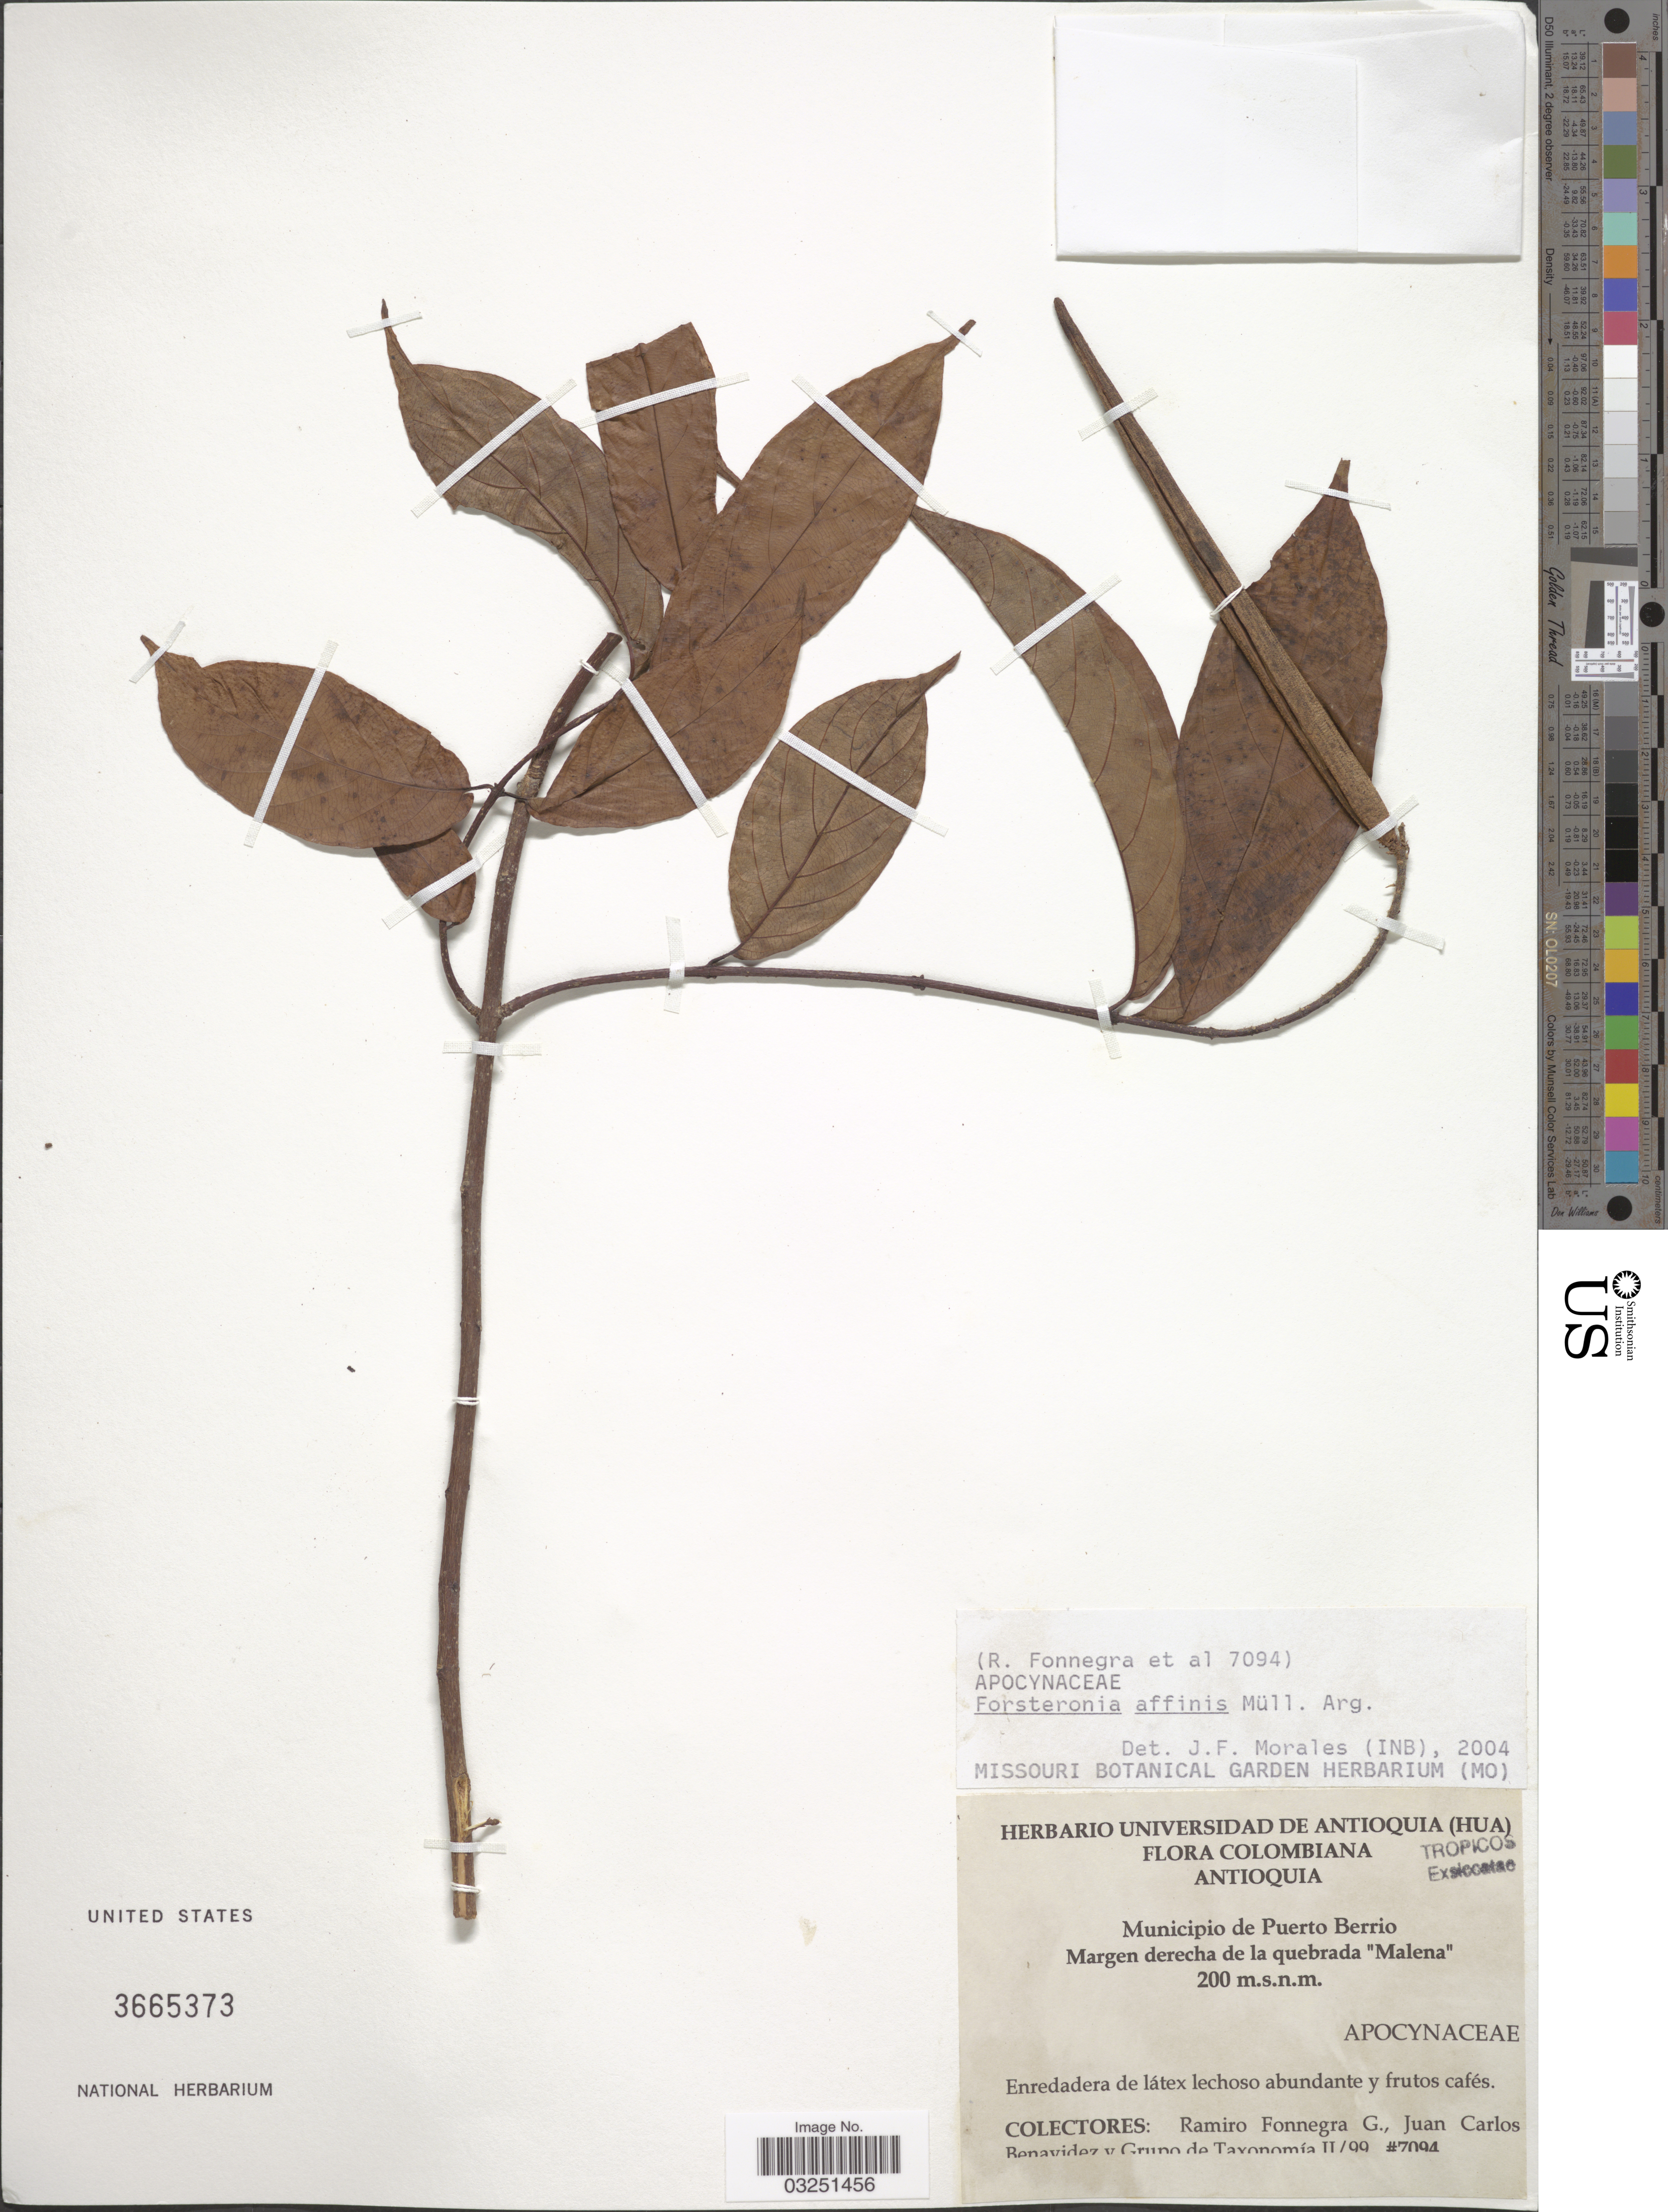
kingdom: Plantae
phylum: Tracheophyta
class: Magnoliopsida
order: Gentianales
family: Apocynaceae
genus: Forsteronia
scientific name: Forsteronia affinis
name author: Müll. Arg.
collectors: R. Fonnegra G., J. Benavides & Grupo de Taxonomia Semestre II/99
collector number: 7094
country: Colombia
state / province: Antioquia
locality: Municipio de Puerto Berrio. Margen derecha de la quebrada "Malena".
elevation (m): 200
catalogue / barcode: US 3665373